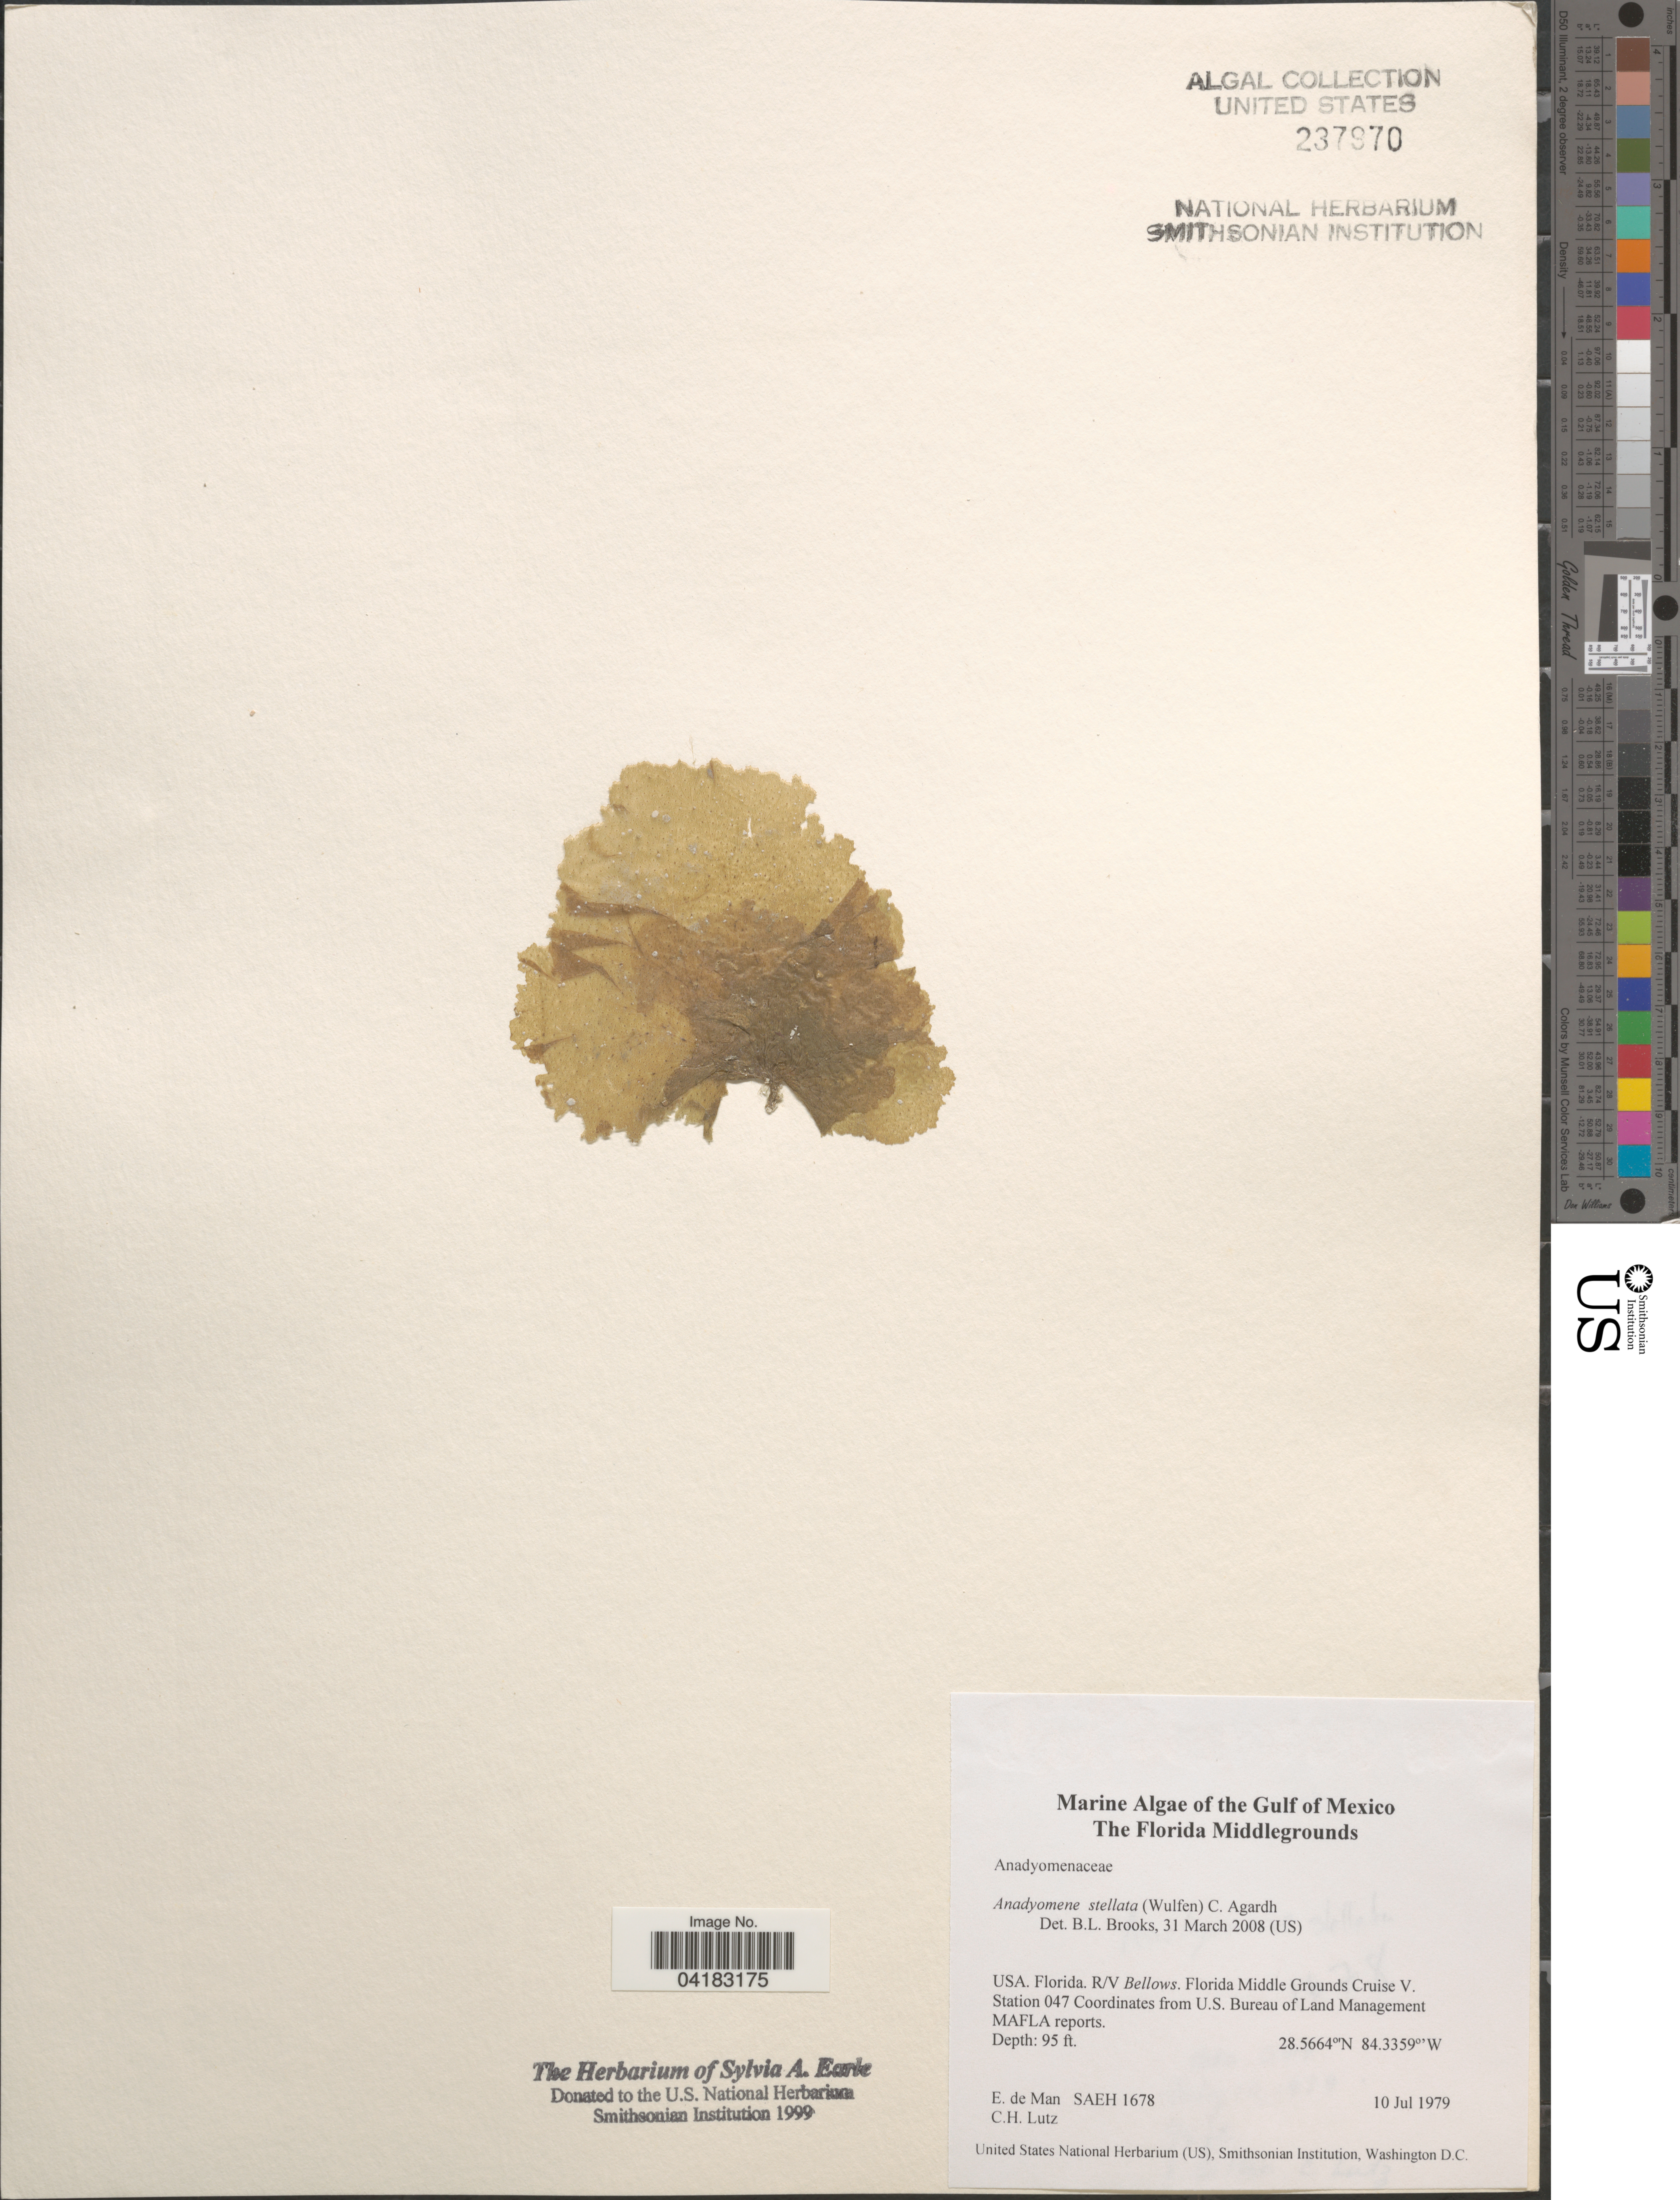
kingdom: Plantae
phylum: Chlorophyta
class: Ulvophyceae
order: Cladophorales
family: Anadyomenaceae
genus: Anadyomene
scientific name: Anadyomene stellata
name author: (Wulfen) C. Agardh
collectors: E. de Man & C. Lutz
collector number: SAEH1678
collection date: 1979-07-10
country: United States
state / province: Florida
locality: Gulf of Mexico. R/V Bellows. Florida Middle Grounds Cruise V. Station 047.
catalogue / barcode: US 237970